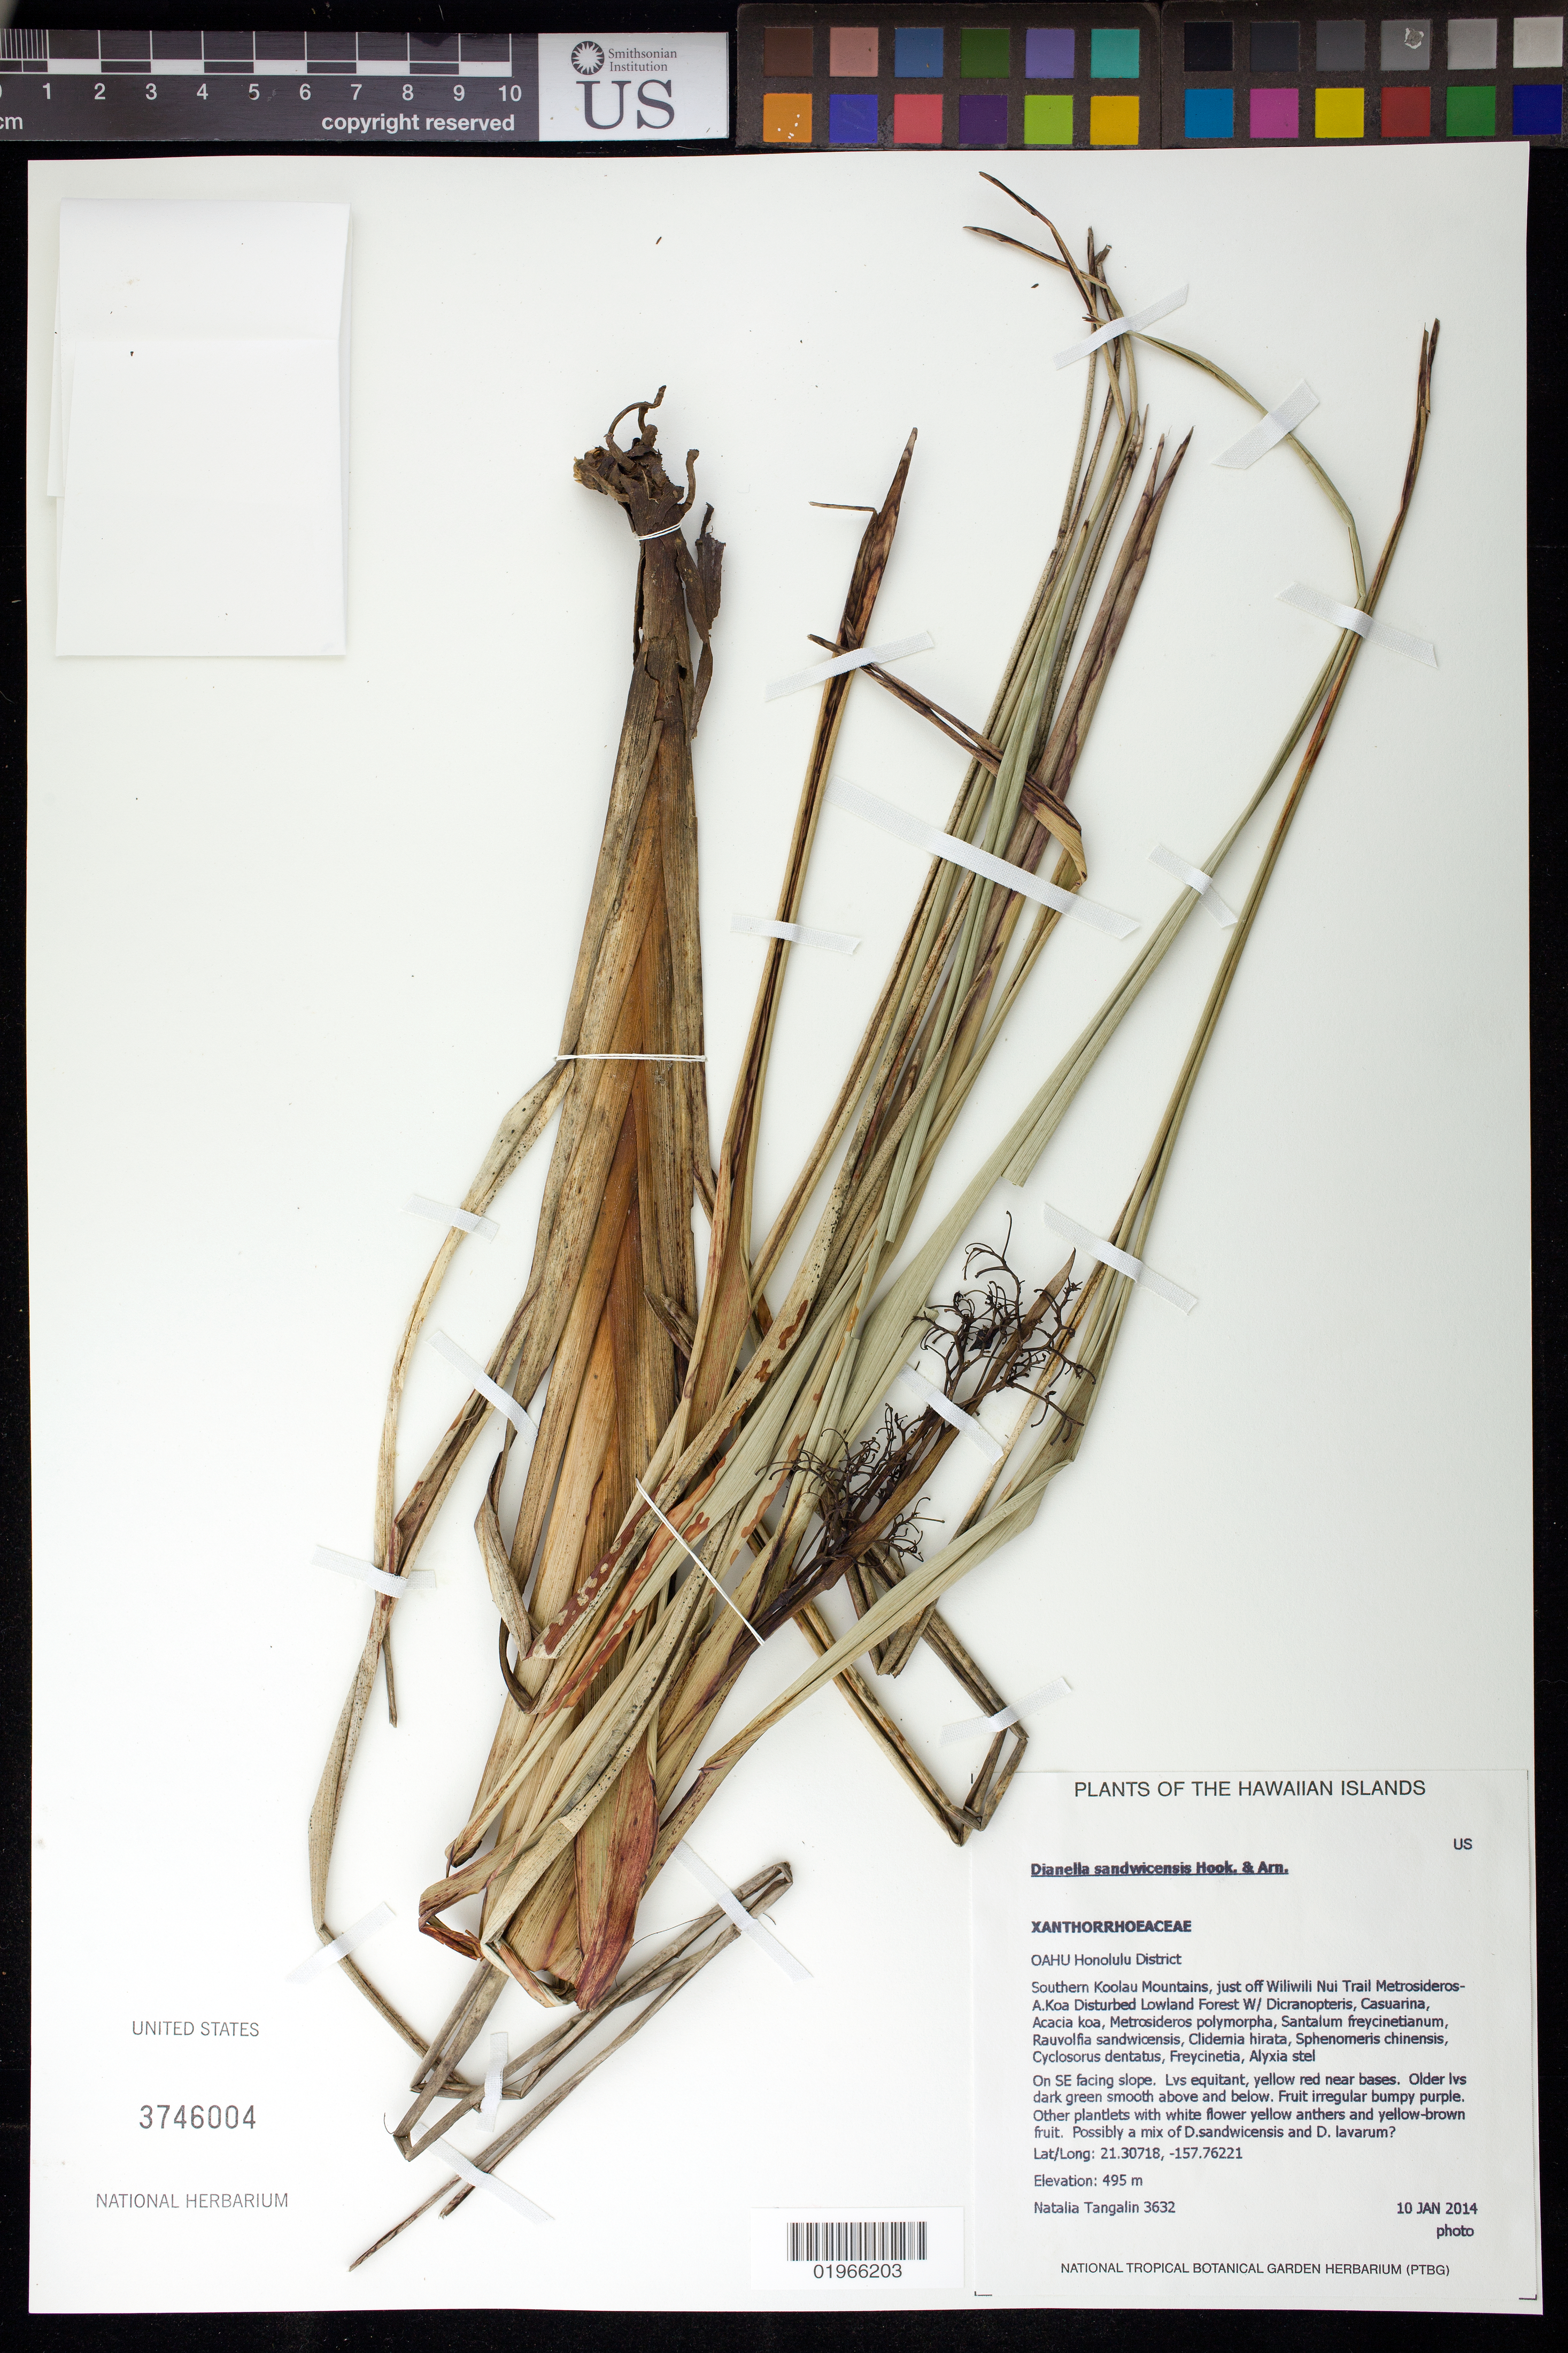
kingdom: Plantae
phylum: Tracheophyta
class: Liliopsida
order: Asparagales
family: Asphodelaceae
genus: Dianella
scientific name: Dianella sandwicensis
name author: Hook. & Arn.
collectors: N. Tangalin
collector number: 3632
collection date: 2014-01-10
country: United States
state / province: Hawaii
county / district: Honolulu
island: Oahu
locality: Honolulu District, Southern Koolau Mountains, just off Wiliwili Nui Trail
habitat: Disturbed lowland forest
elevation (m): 495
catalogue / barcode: US 3746004